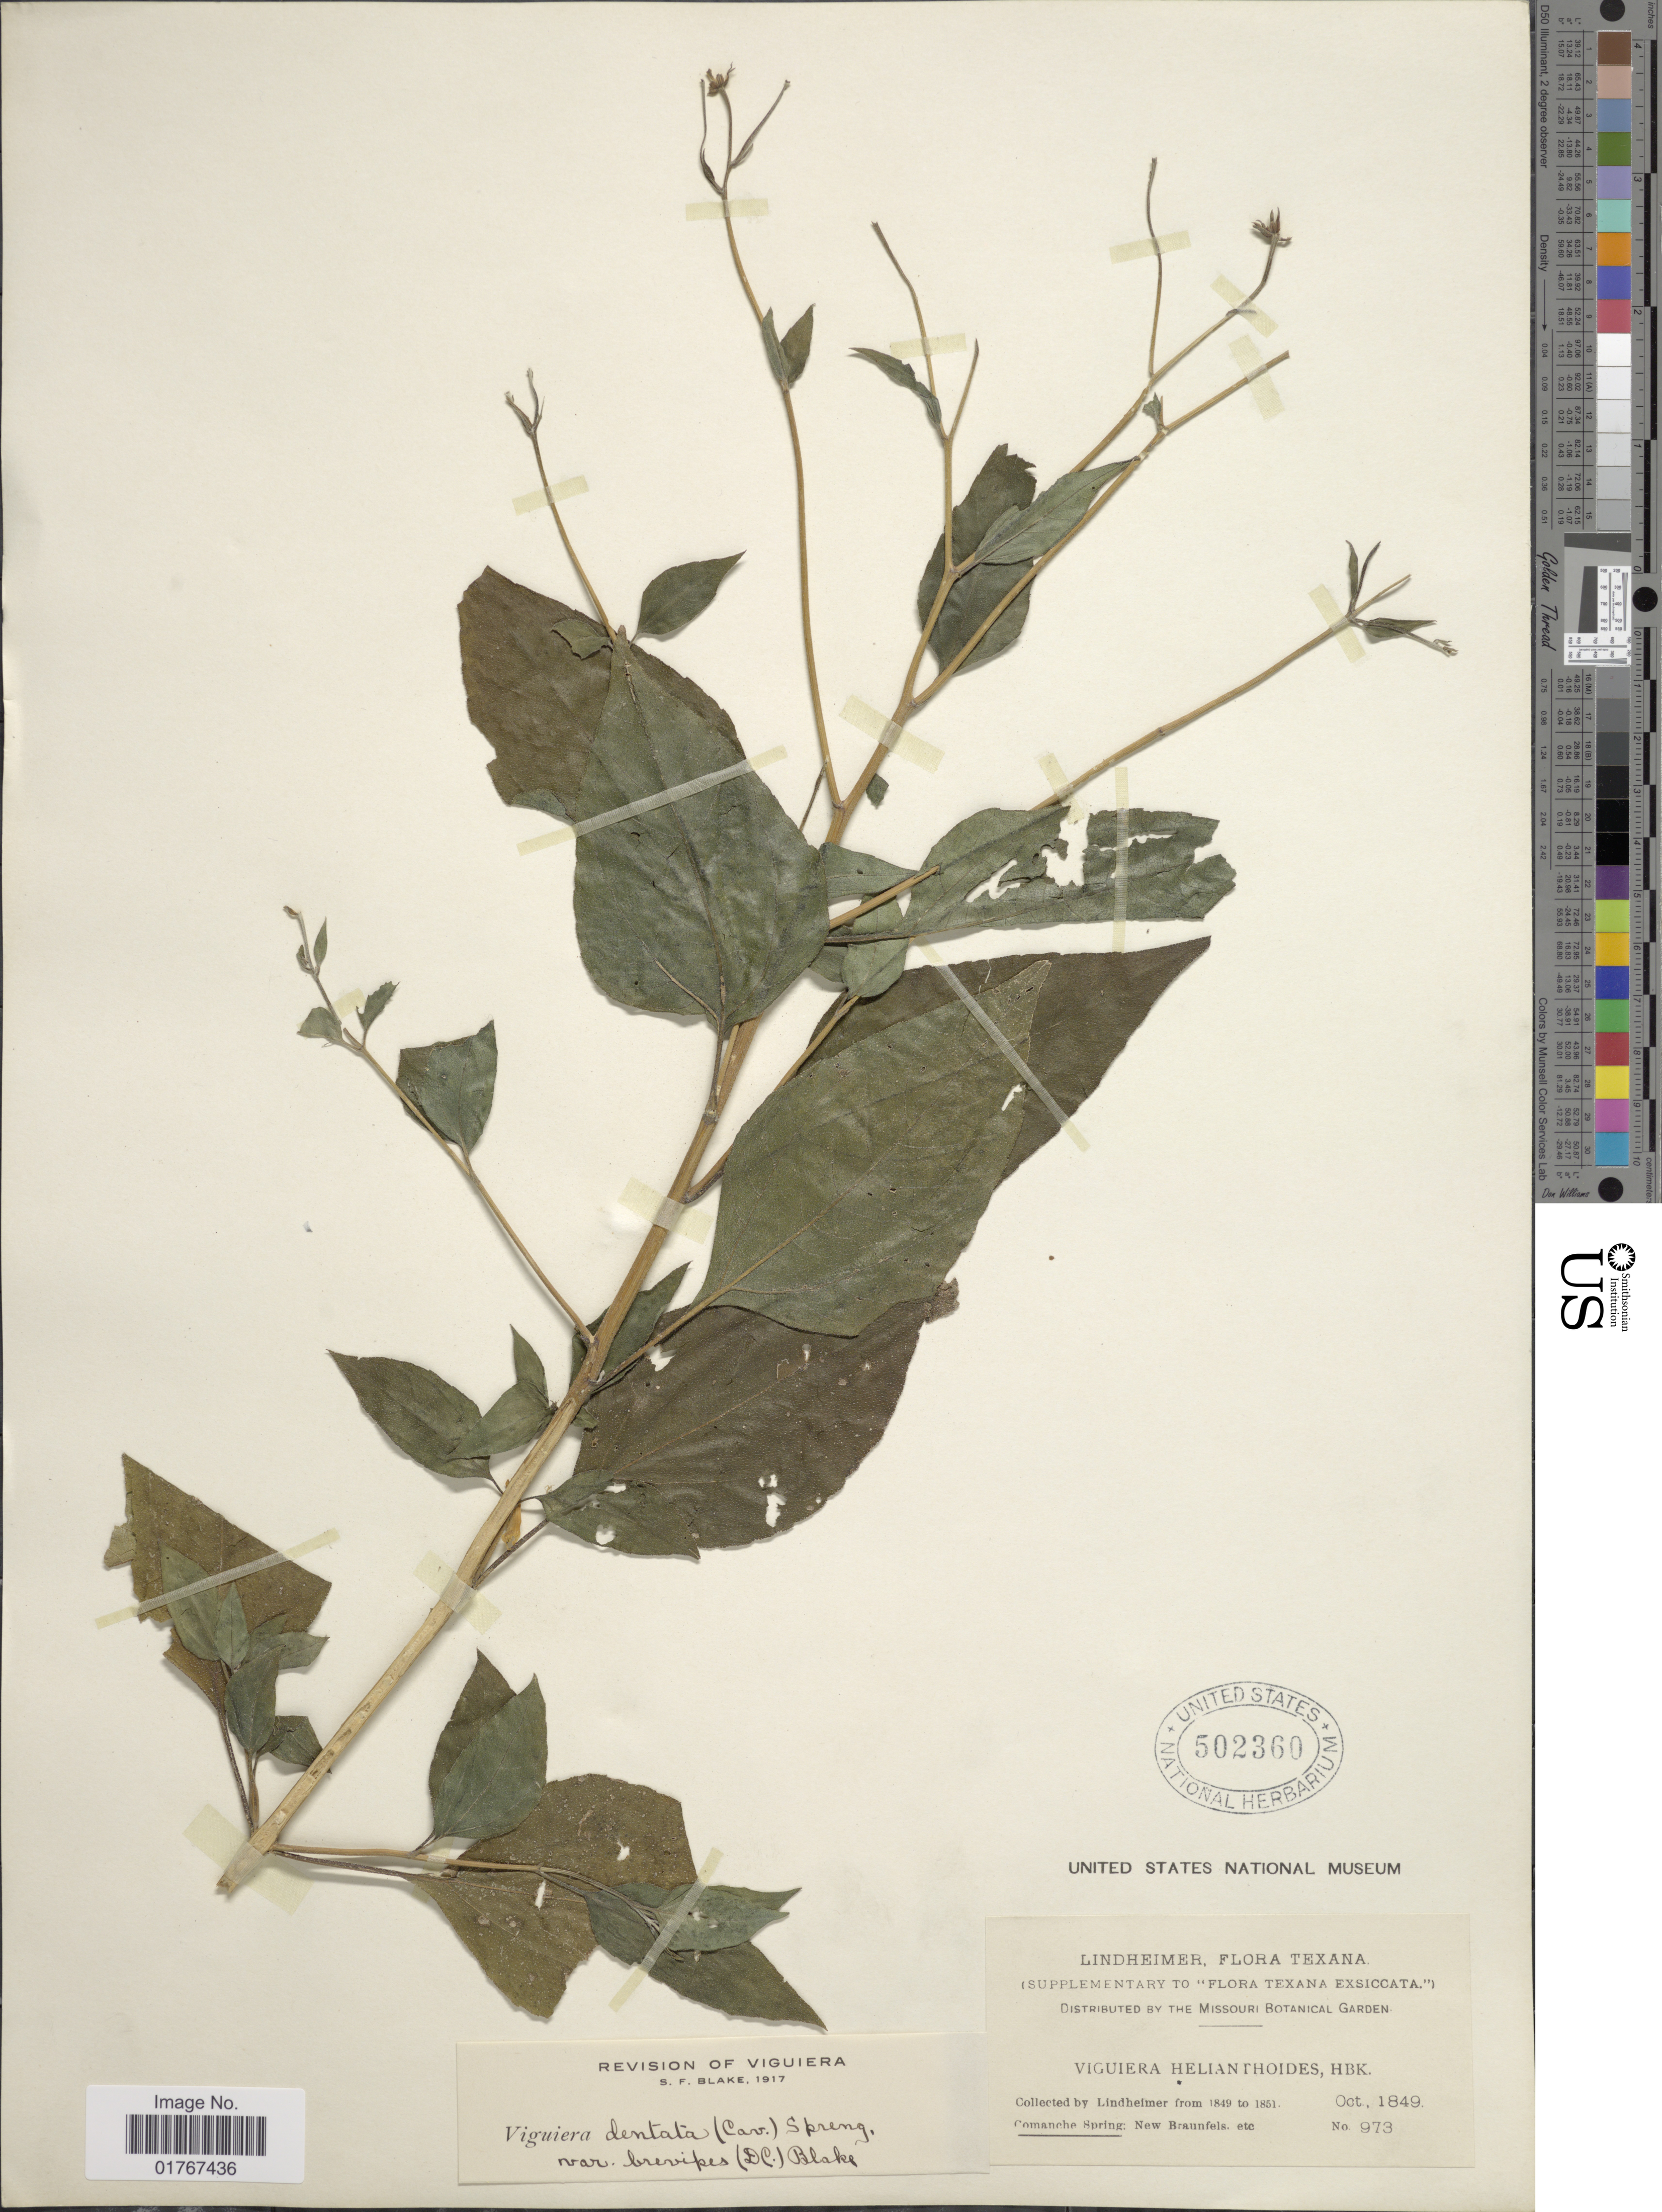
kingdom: Plantae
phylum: Tracheophyta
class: Magnoliopsida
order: Asterales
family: Asteraceae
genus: Viguiera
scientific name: Viguiera dentata var. brevipes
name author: (DC.) S.F. Blake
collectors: -. Lindheimer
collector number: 973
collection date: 1849-10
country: United States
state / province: Texas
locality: Comanche Spring; New Braunfels etc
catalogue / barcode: US 502360